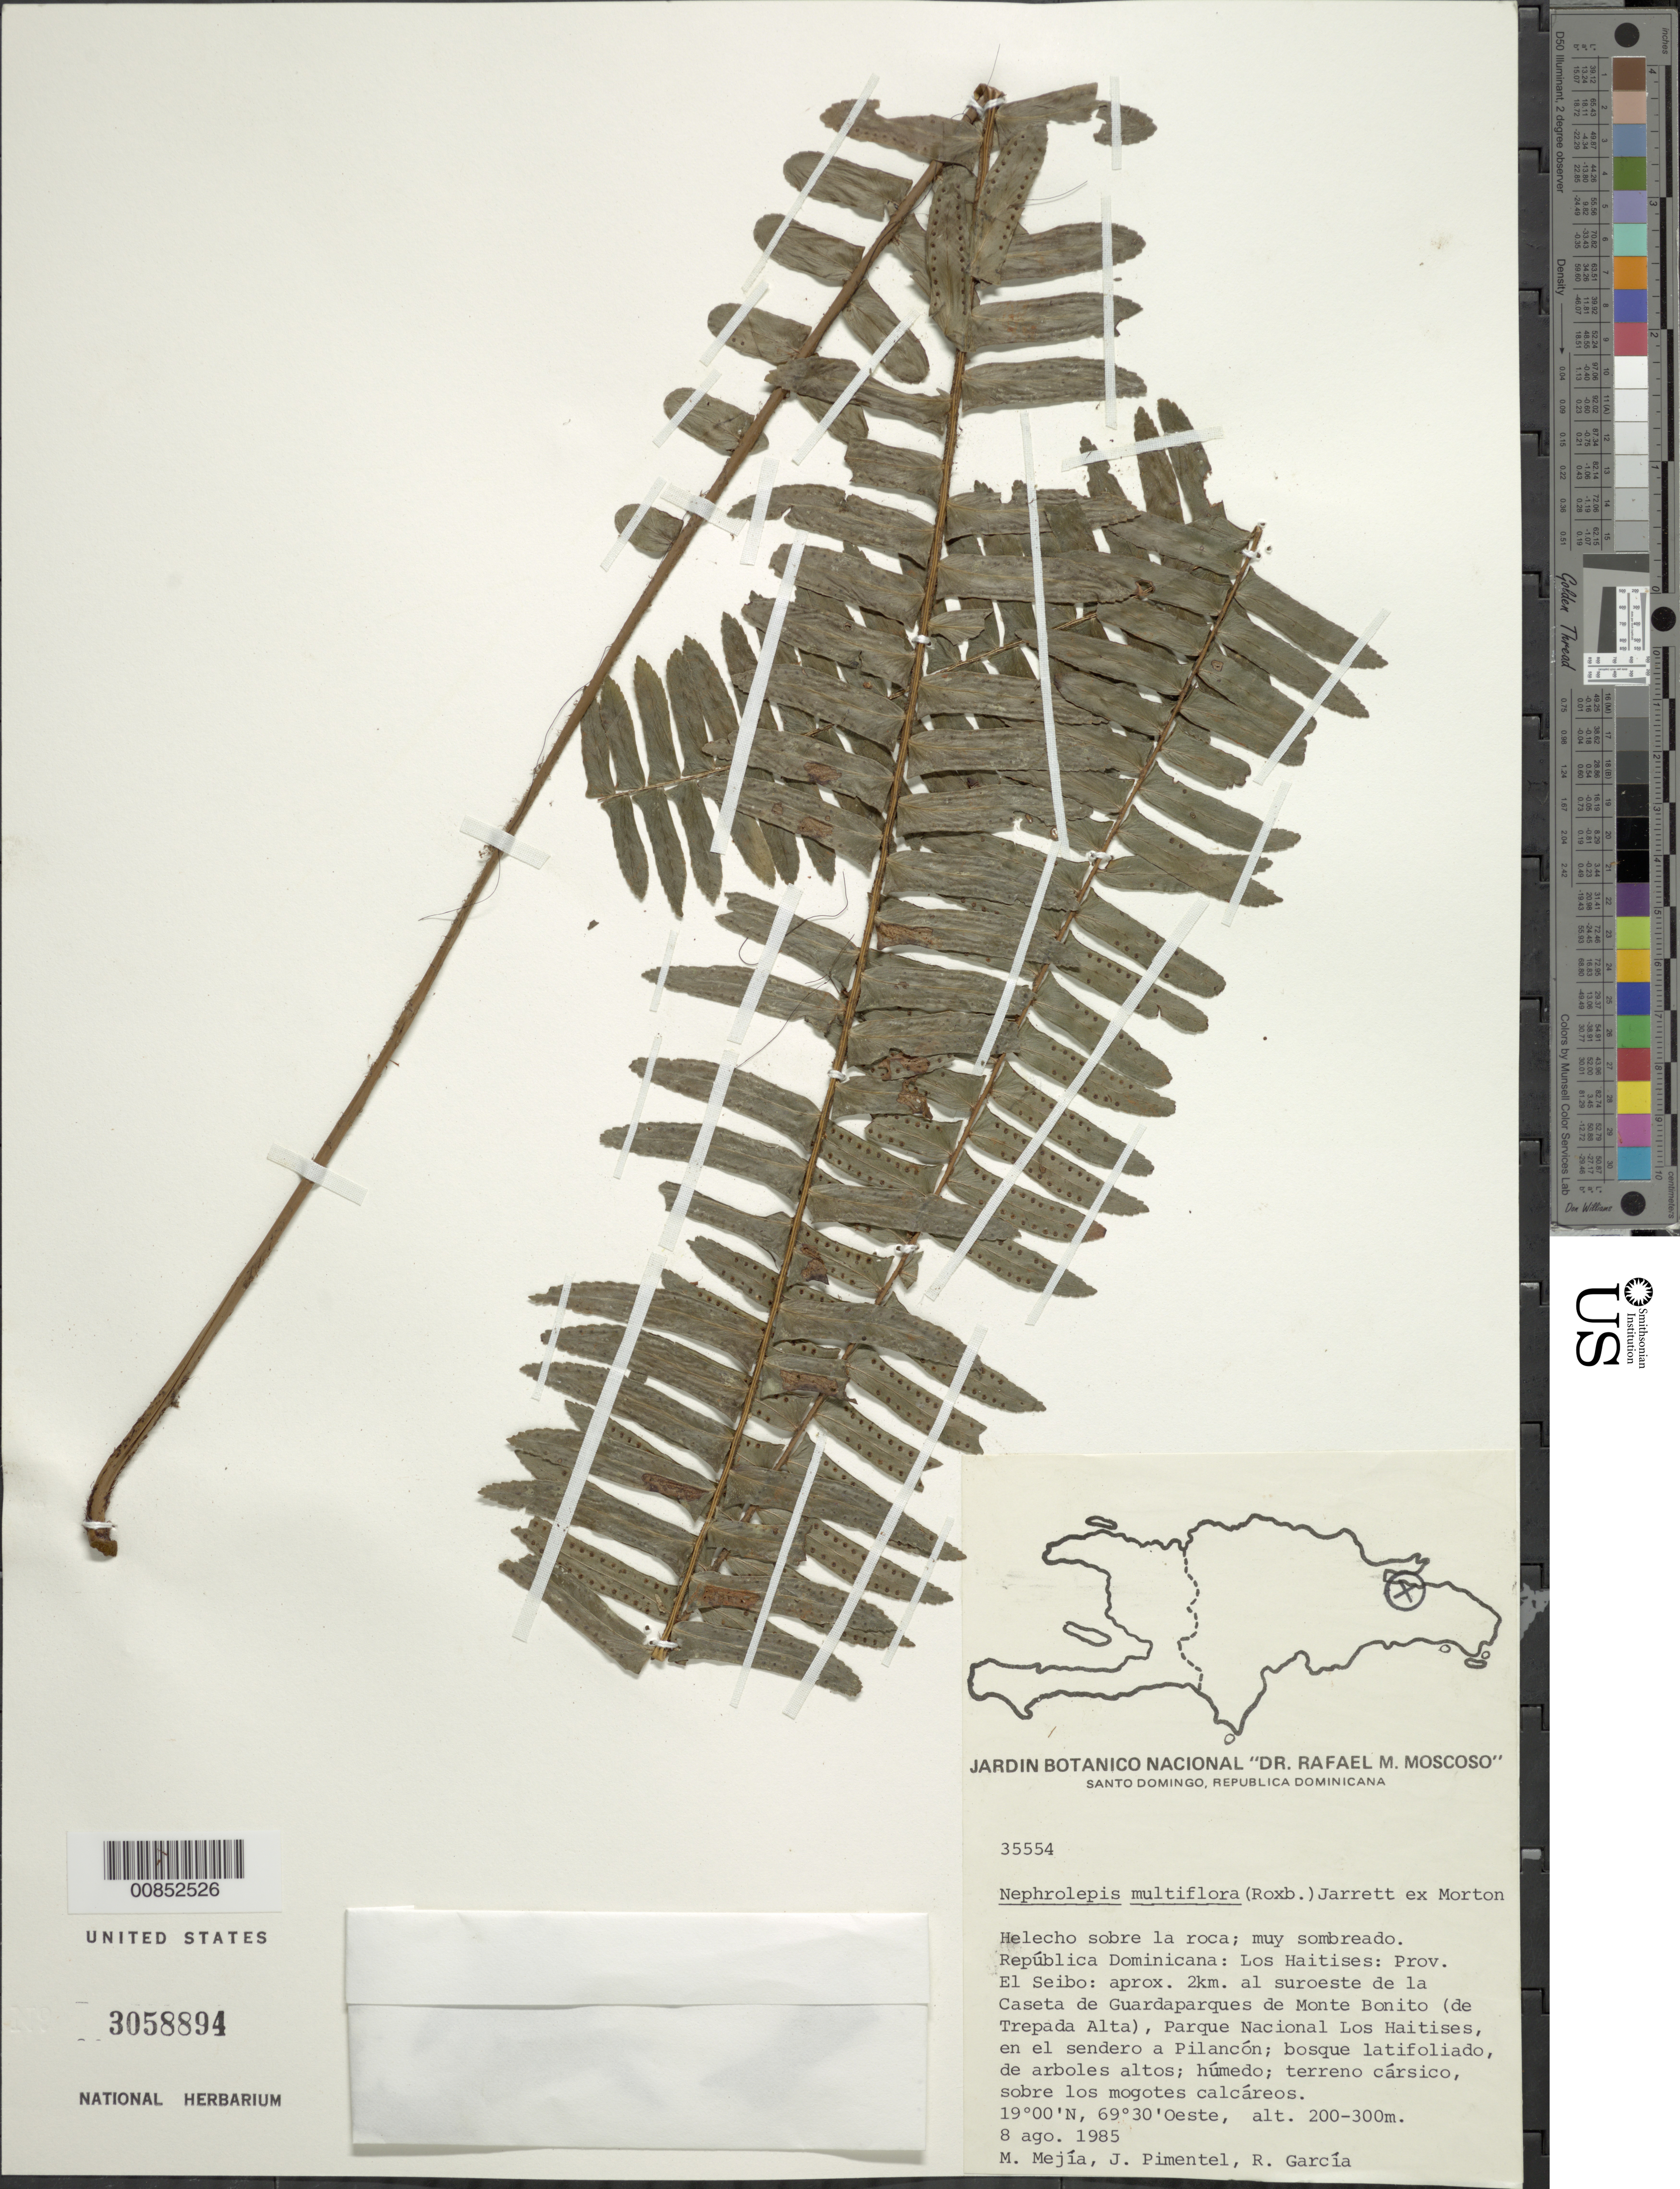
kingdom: Plantae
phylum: Tracheophyta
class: Polypodiopsida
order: Polypodiales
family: Nephrolepidaceae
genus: Nephrolepis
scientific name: Nephrolepis multiflora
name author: (Roxb.) F.M. Jarrett ex C.V. Morton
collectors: M. Mejia, J. Pimentel & R. G. García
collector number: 35554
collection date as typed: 08 Aug 1985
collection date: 1985-08-08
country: Dominican Republic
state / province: El Seibo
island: Hispaniola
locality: Parque Nacional Los Haitises, aprox. 2 km suroeste de la Caseta de Guardaparques de Monte Bonito (de Trepada Alta), en el sendero a Pilancón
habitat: Bosque latifoliado, de arboles altos; húmedo; terreno cársico, sobre los mogotes calcáreos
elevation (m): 200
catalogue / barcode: US 3058894